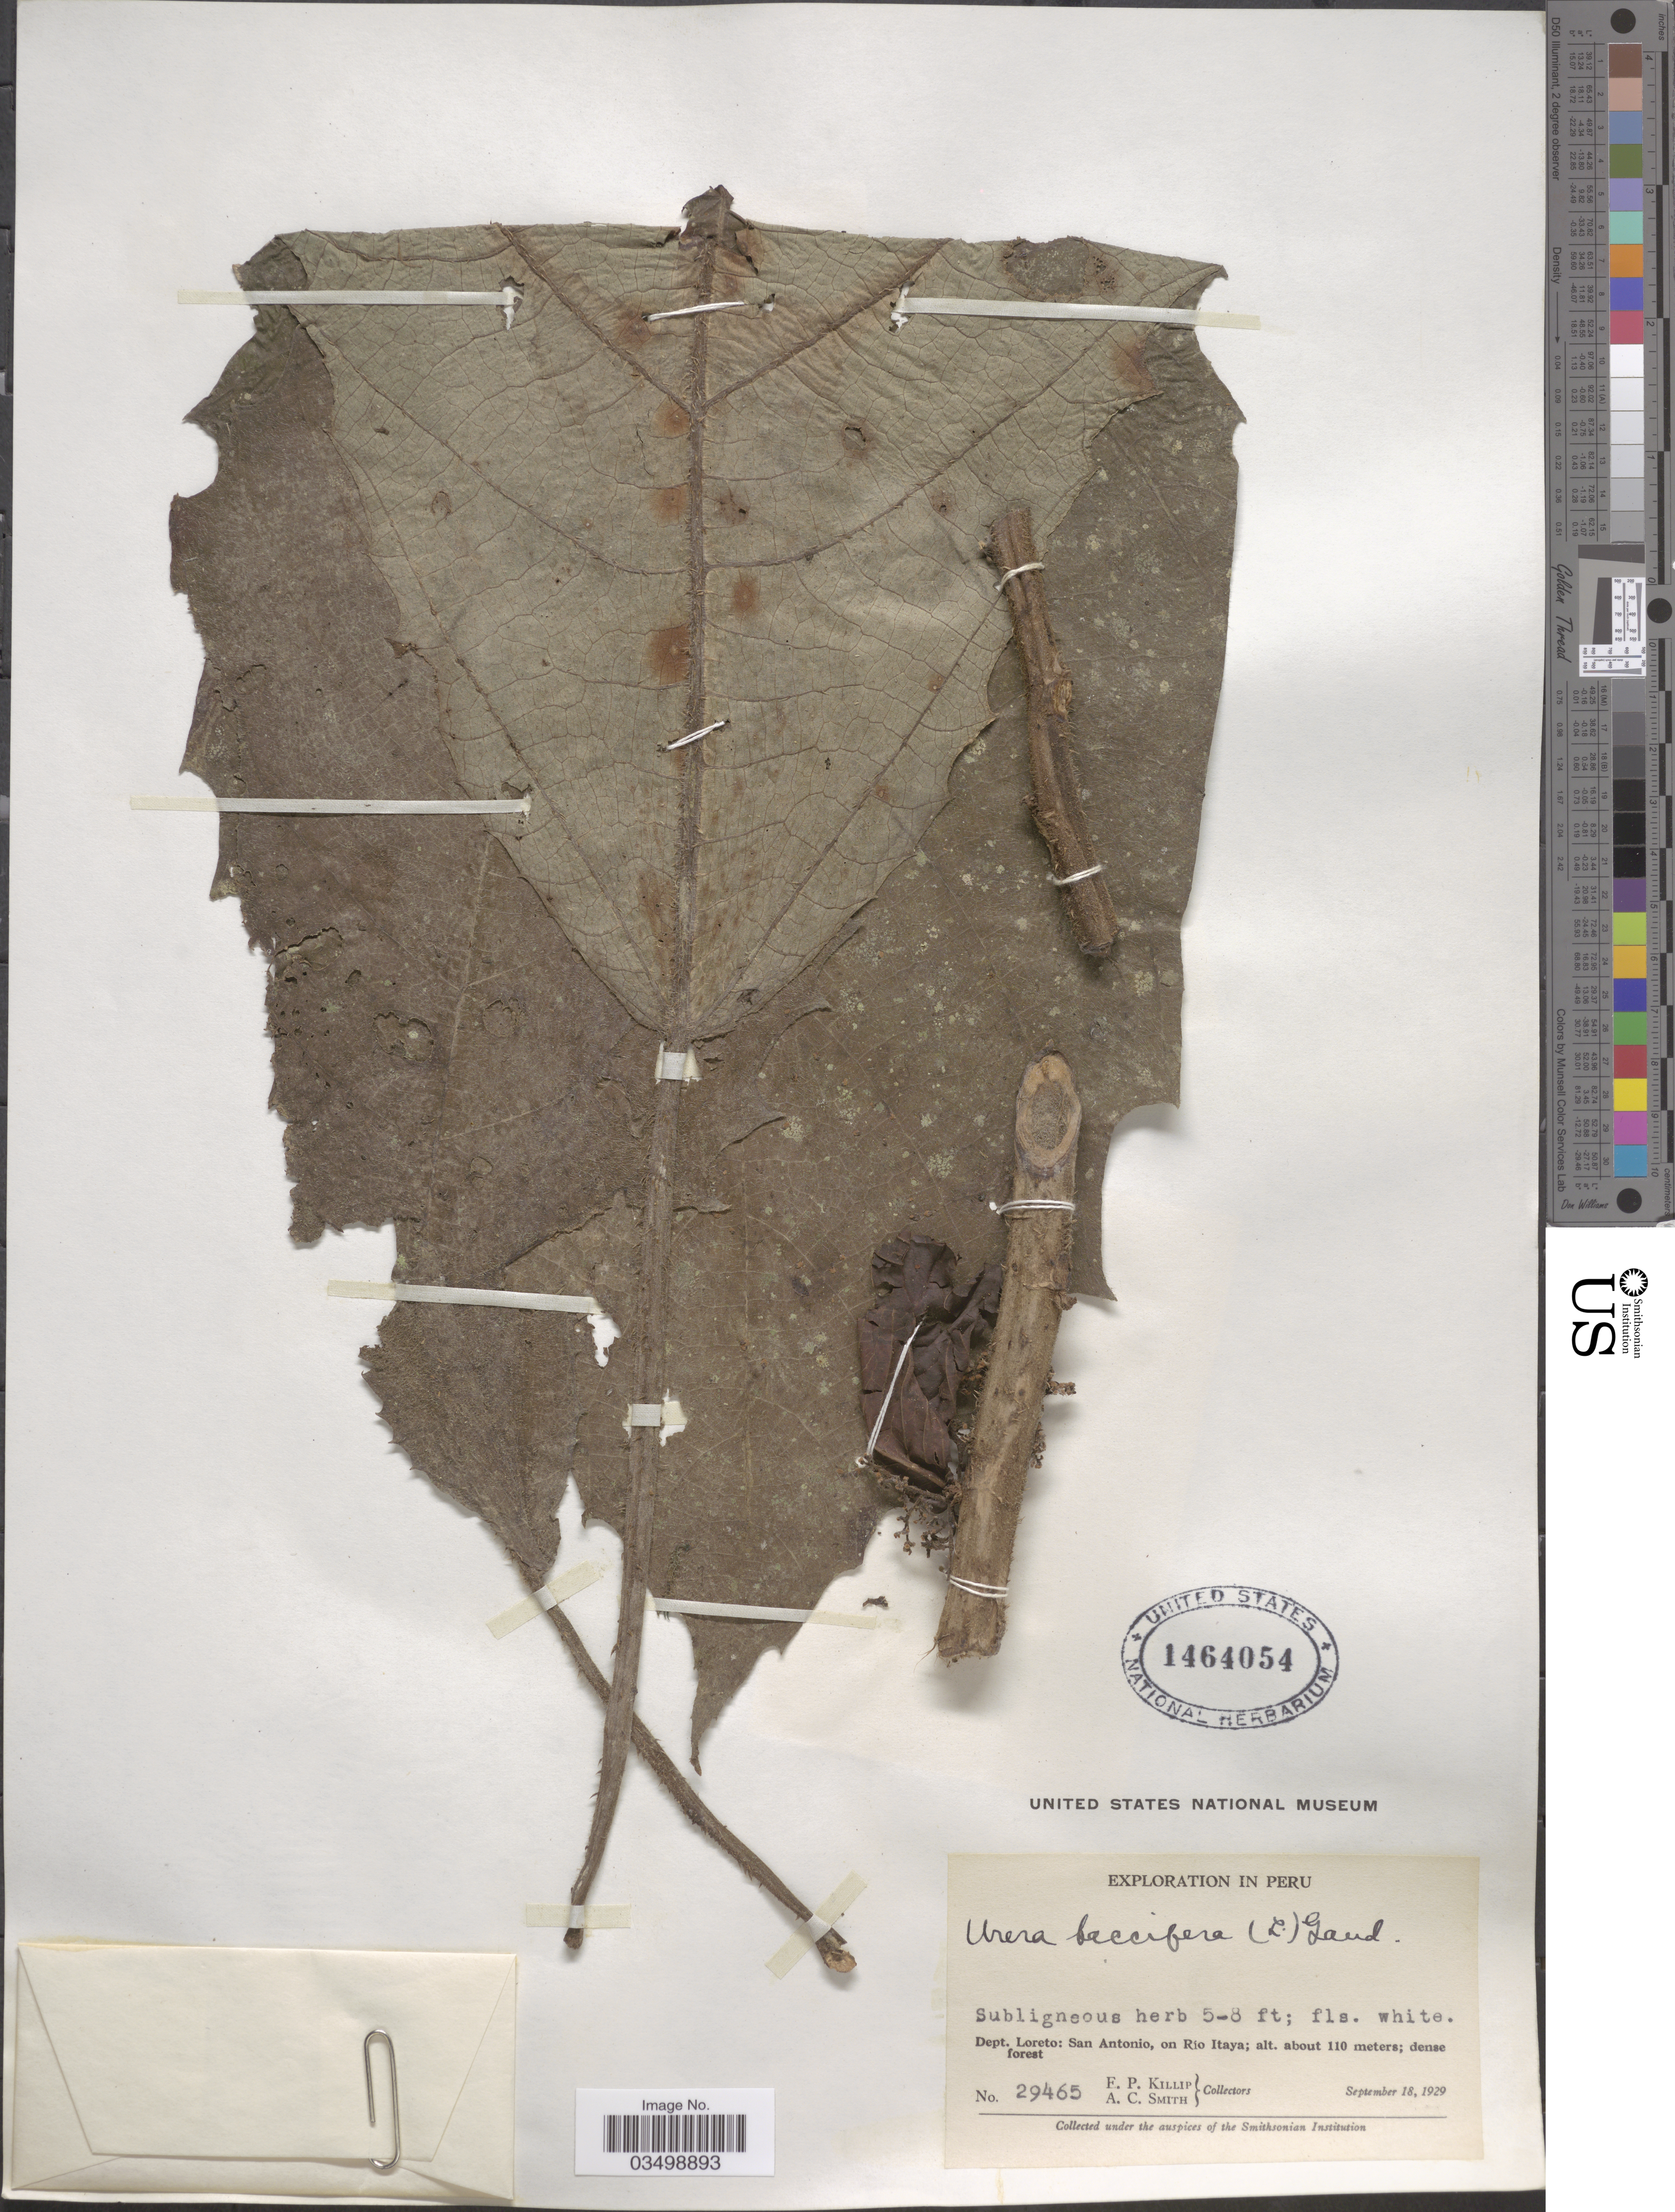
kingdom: Plantae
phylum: Tracheophyta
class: Magnoliopsida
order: Rosales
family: Urticaceae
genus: Urera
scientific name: Urera baccifera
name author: (L.) Gaudich. ex Wedd.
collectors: E. P. Killip & A. C. Smith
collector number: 29465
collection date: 1929-09-18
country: Peru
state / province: Loreto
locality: Dept. Loreto: San Antonio, on Río Itaya.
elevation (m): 110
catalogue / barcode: US 1464054